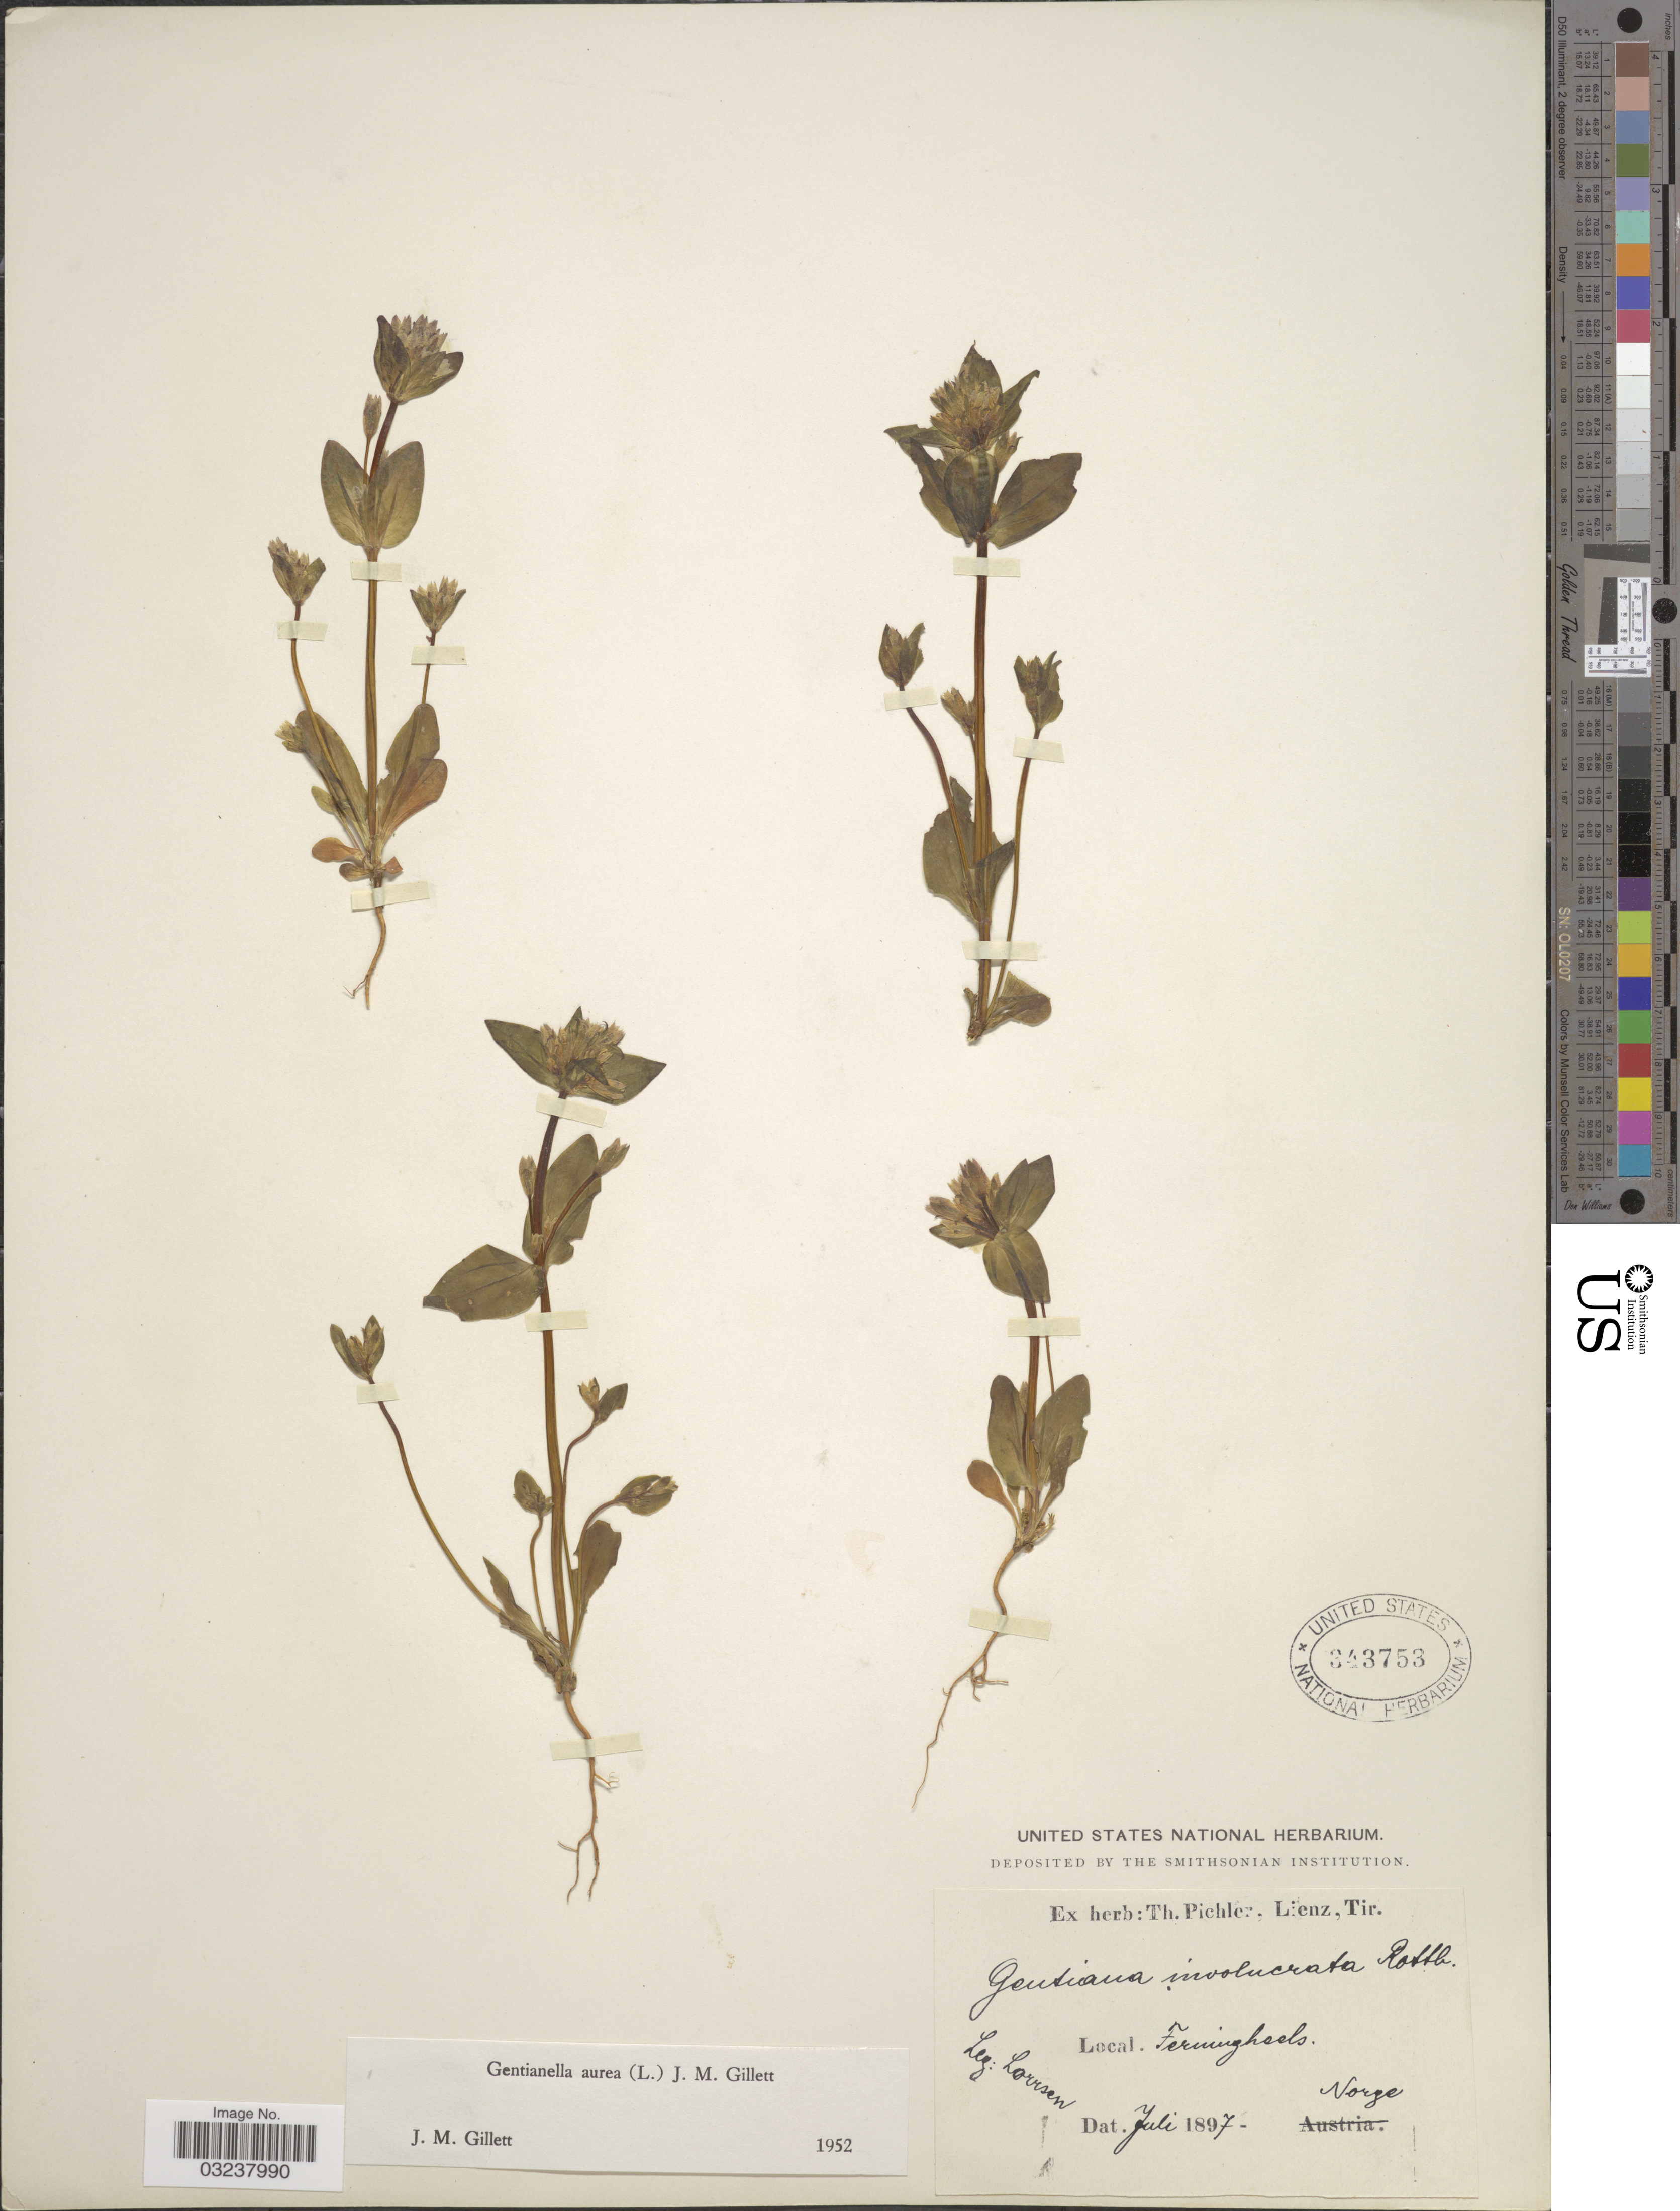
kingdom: Plantae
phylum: Tracheophyta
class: Magnoliopsida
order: Gentianales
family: Gentianaceae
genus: Gentianella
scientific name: Gentianella aurea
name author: (L.) Harry Sm.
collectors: Lorrsen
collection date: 1897-07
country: Norway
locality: Ferminghsels. Norge.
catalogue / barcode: US 343753